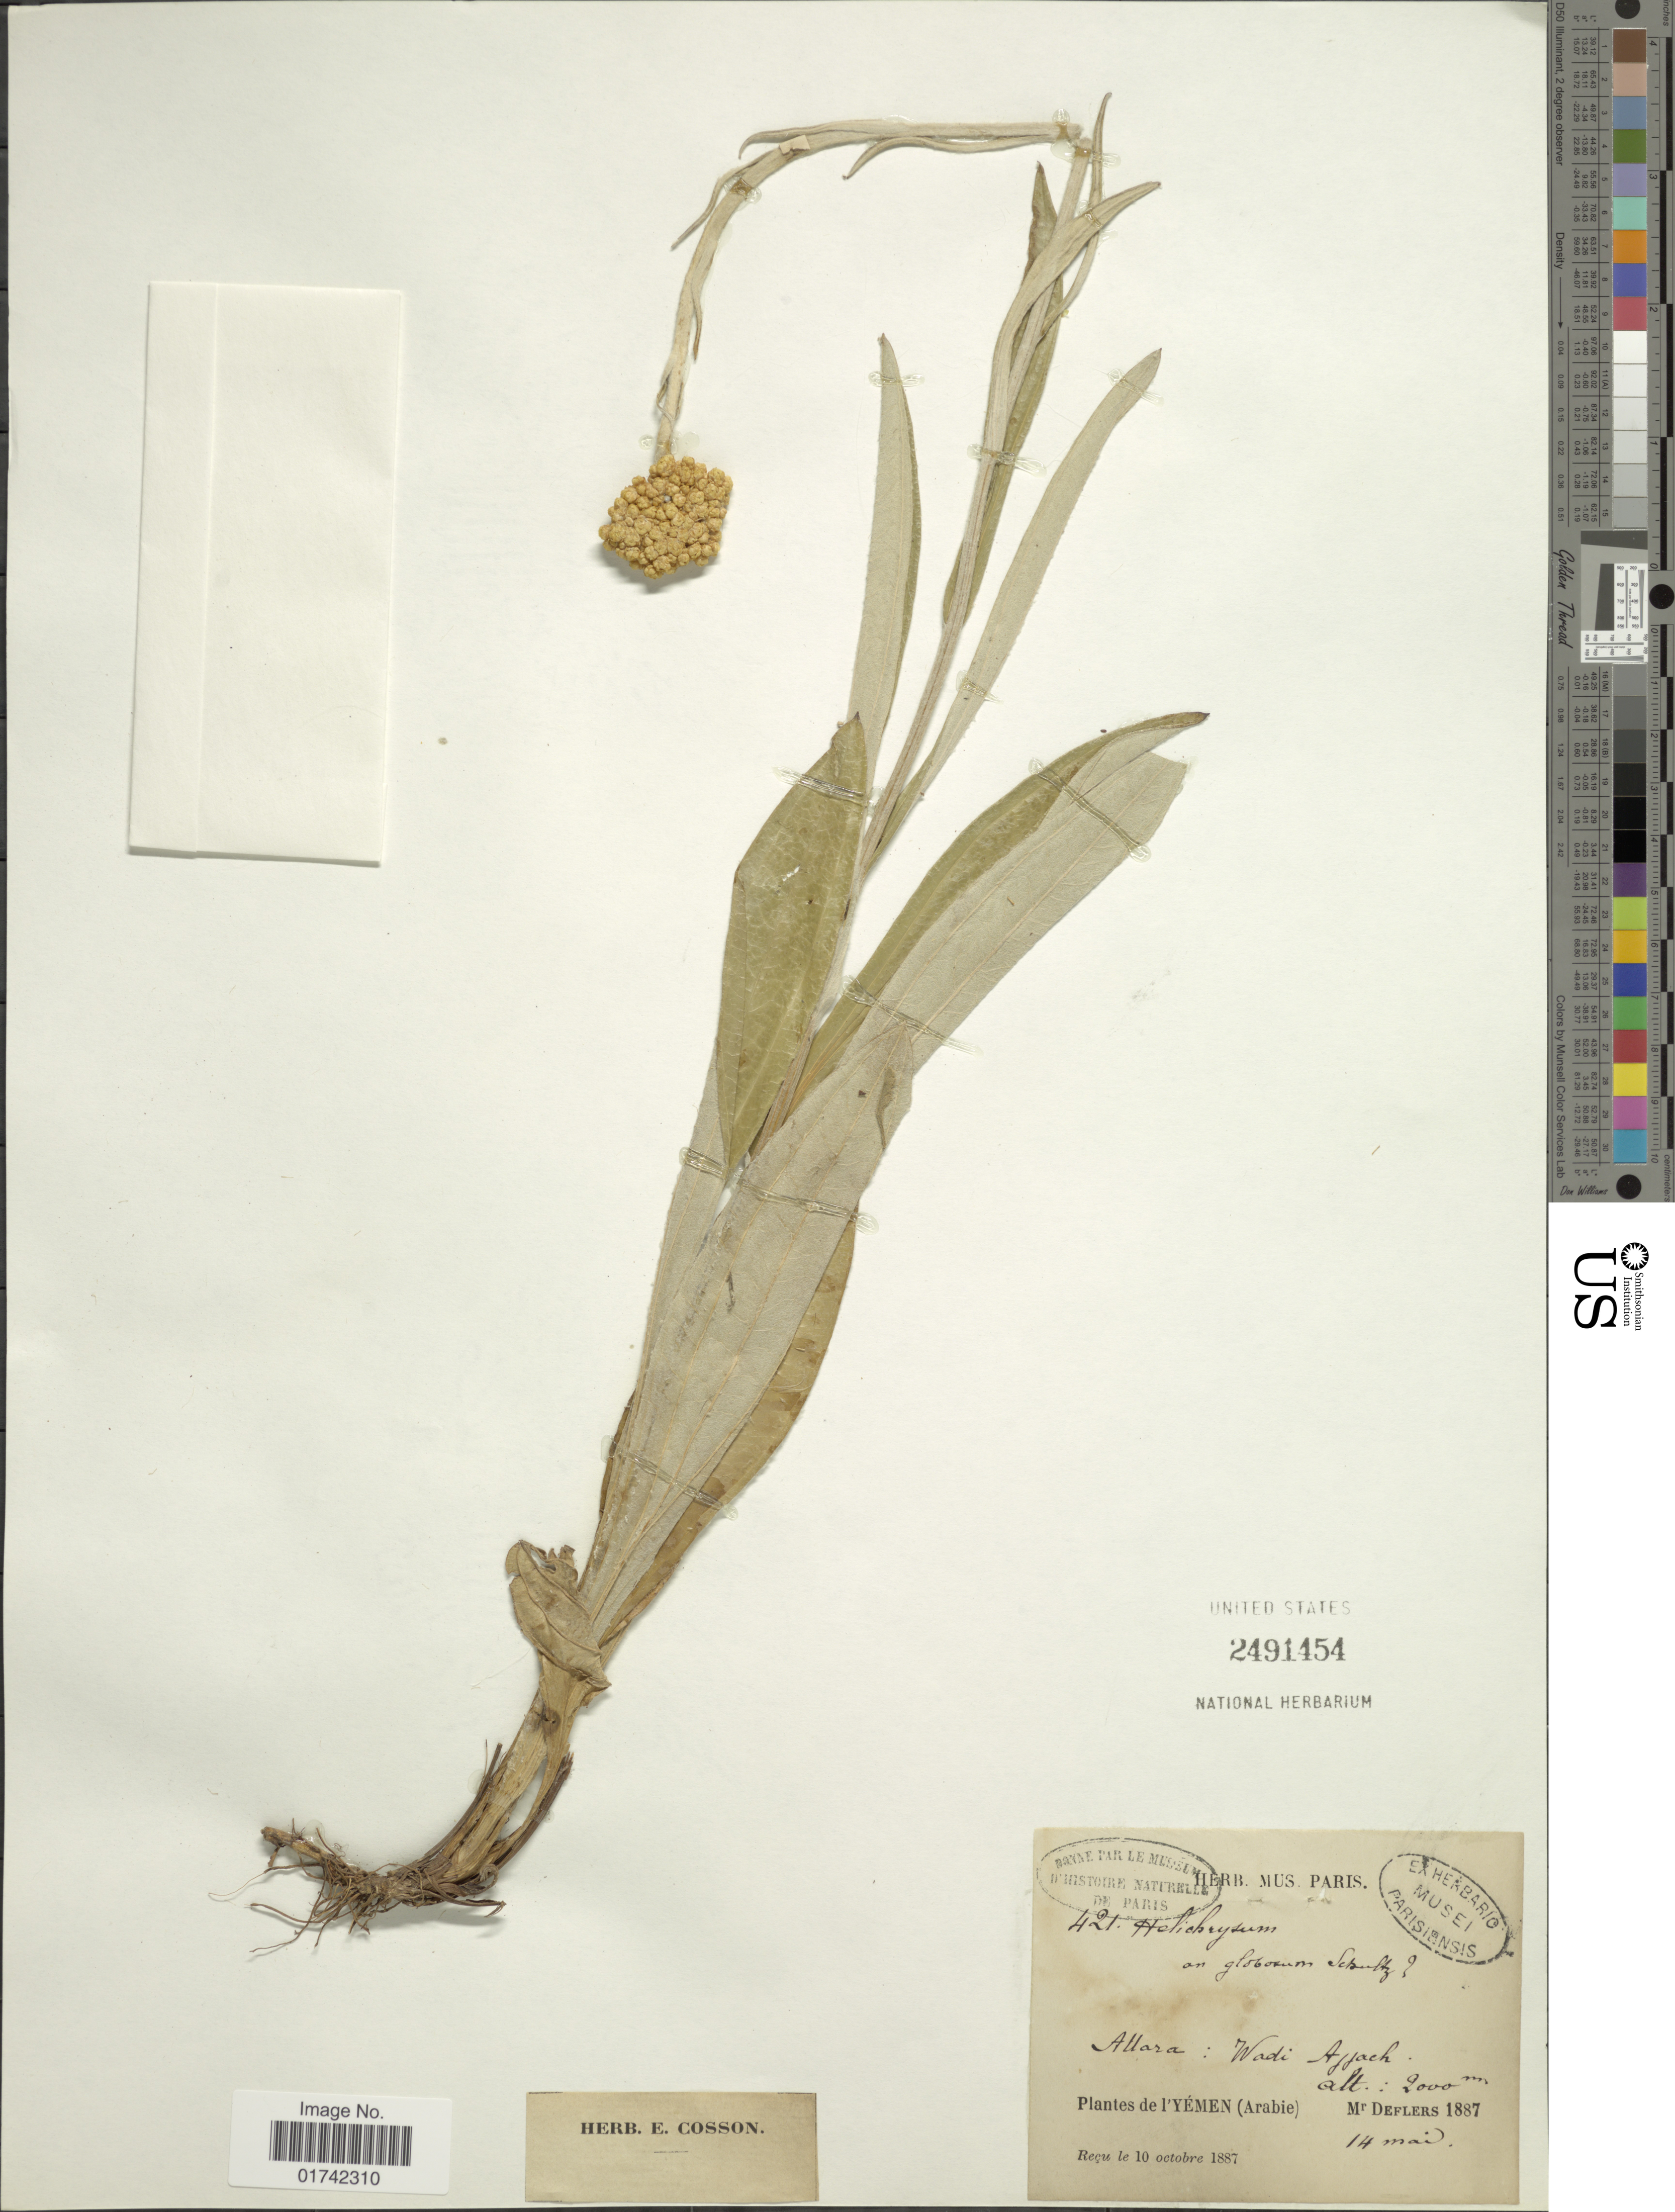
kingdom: Plantae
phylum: Tracheophyta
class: Magnoliopsida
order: Asterales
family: Asteraceae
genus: Helichrysum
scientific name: Helichrysum sp.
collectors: -. Deflers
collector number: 421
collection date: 1887-05-14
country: Saudi Arabia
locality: Atlara, Wadi Ajjach, l'Yemen (Arabie) [interpreted]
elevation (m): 2000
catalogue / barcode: US 2491454